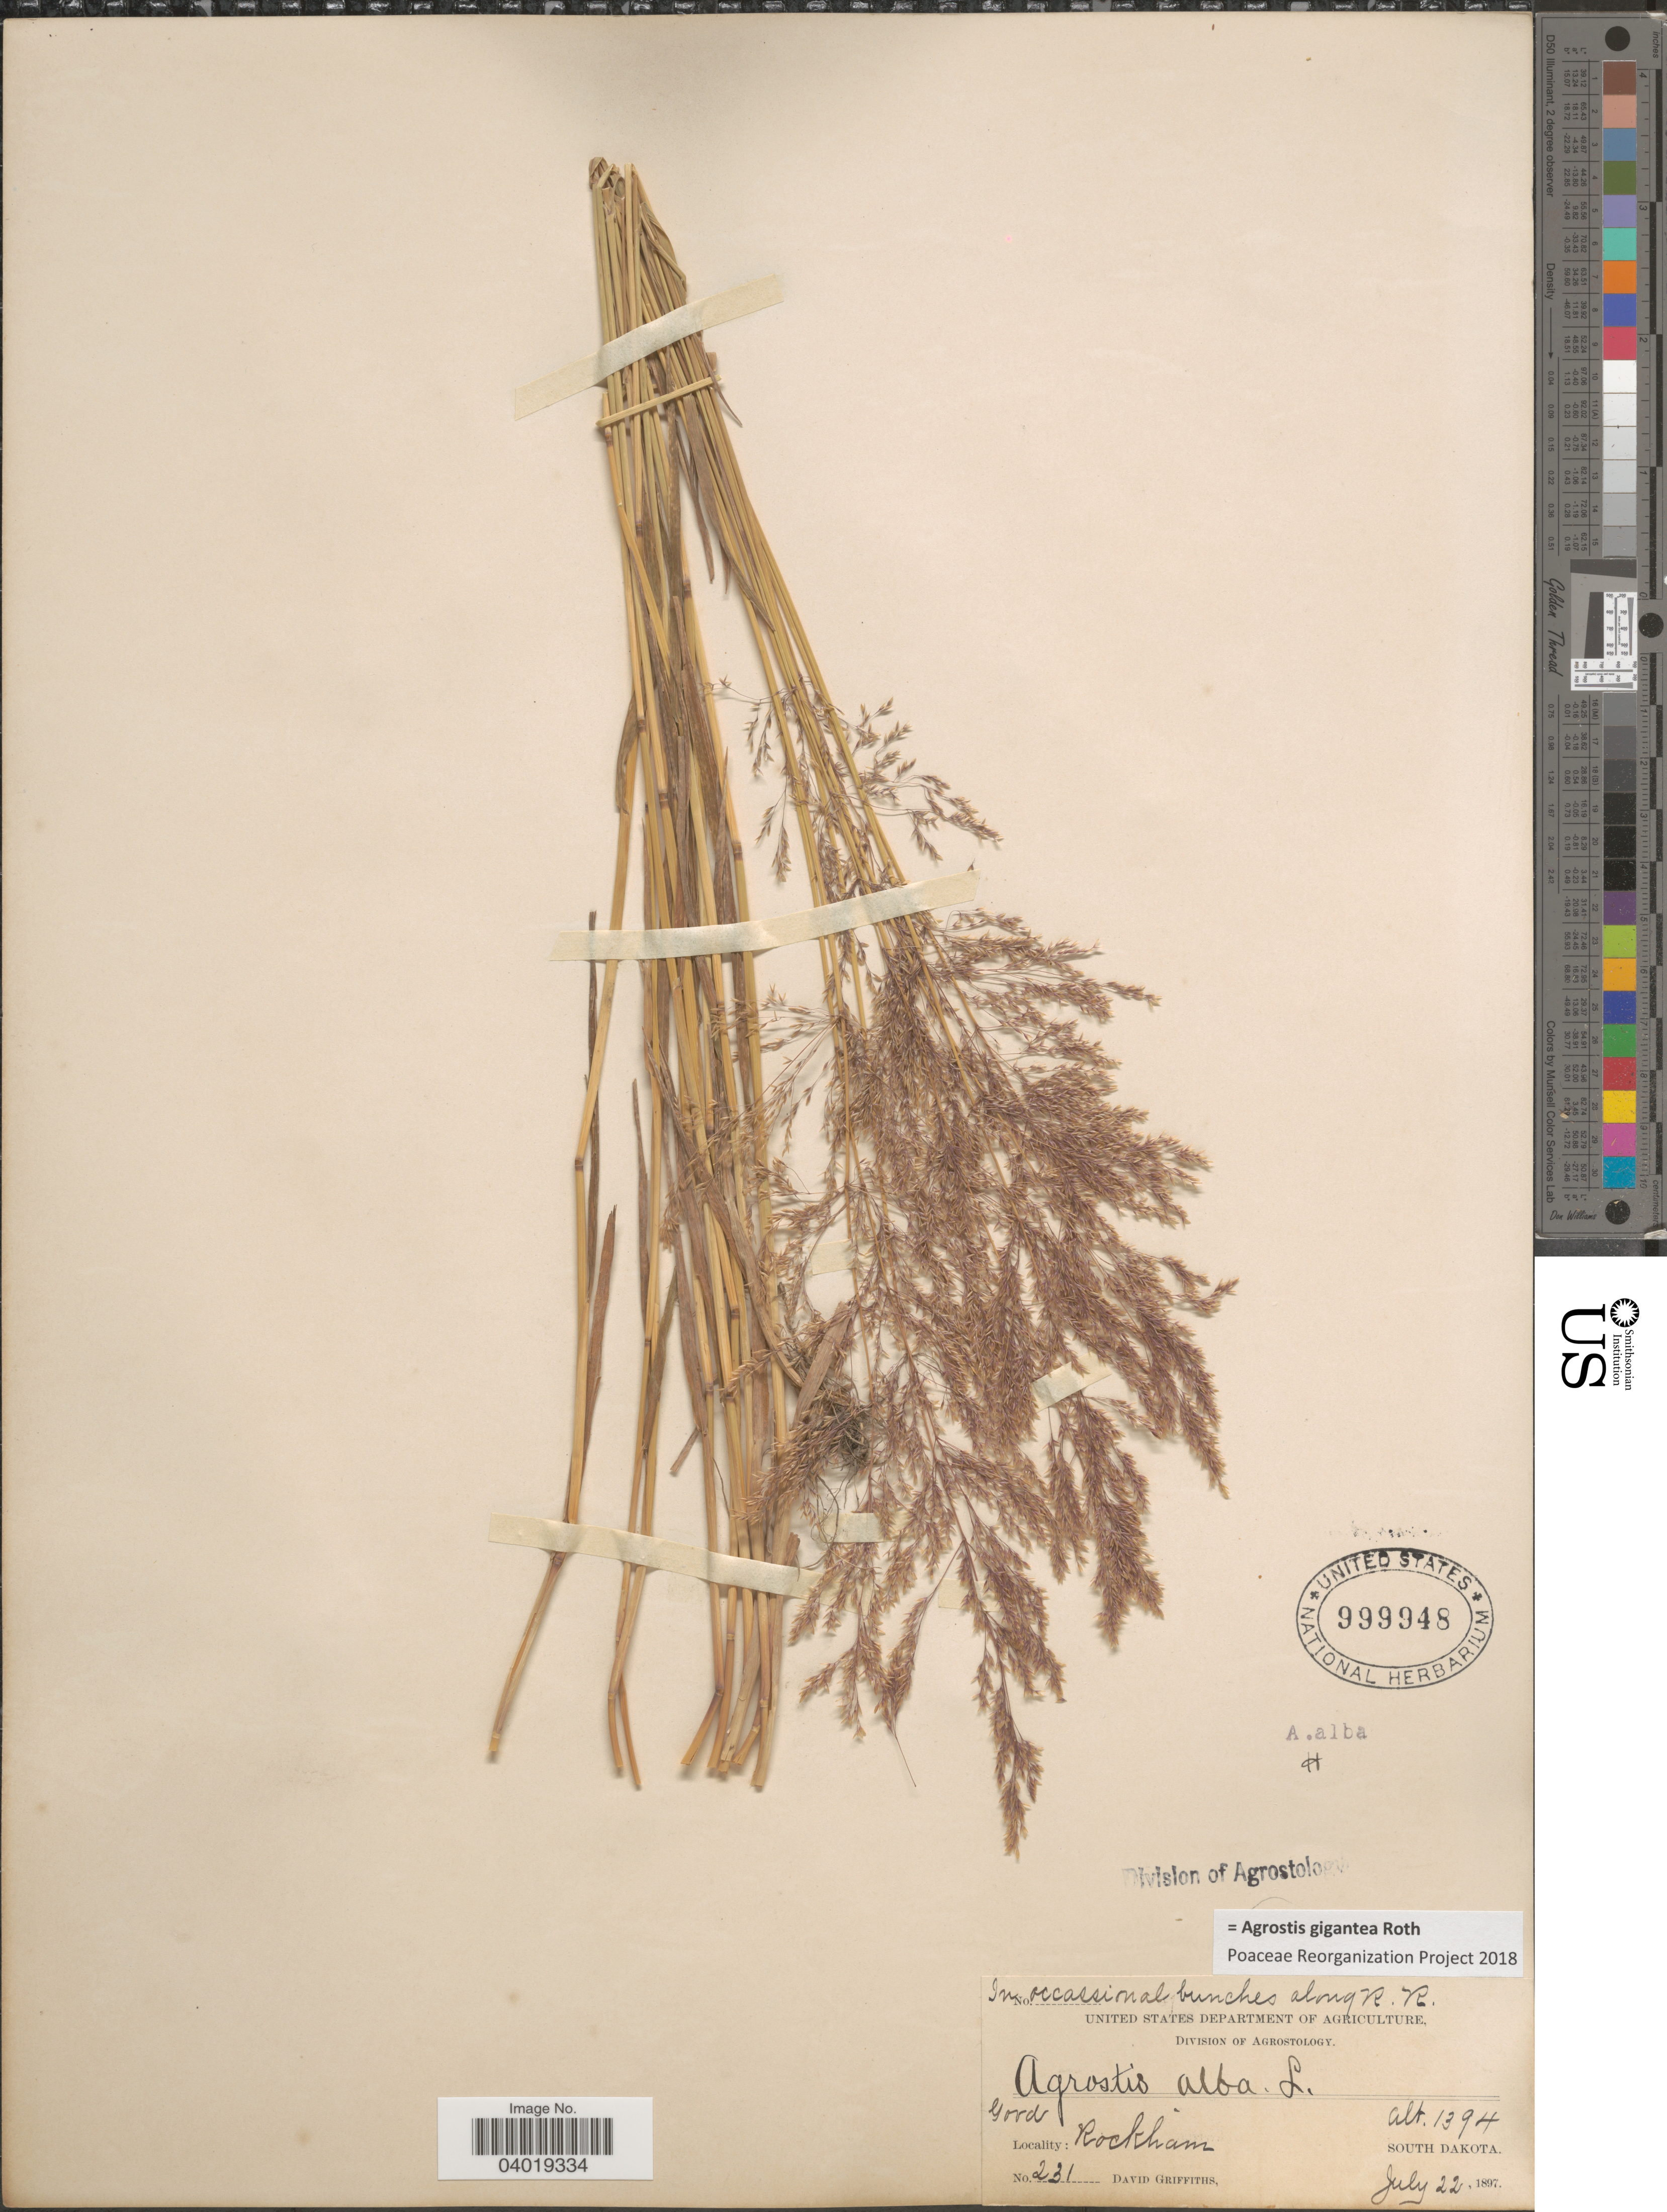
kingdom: Plantae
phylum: Tracheophyta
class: Liliopsida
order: Poales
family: Poaceae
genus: Agrostis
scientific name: Agrostis gigantea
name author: Roth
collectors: D. Griffiths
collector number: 231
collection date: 1897-07-22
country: United States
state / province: South Dakota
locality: Rockham.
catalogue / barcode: US 999948